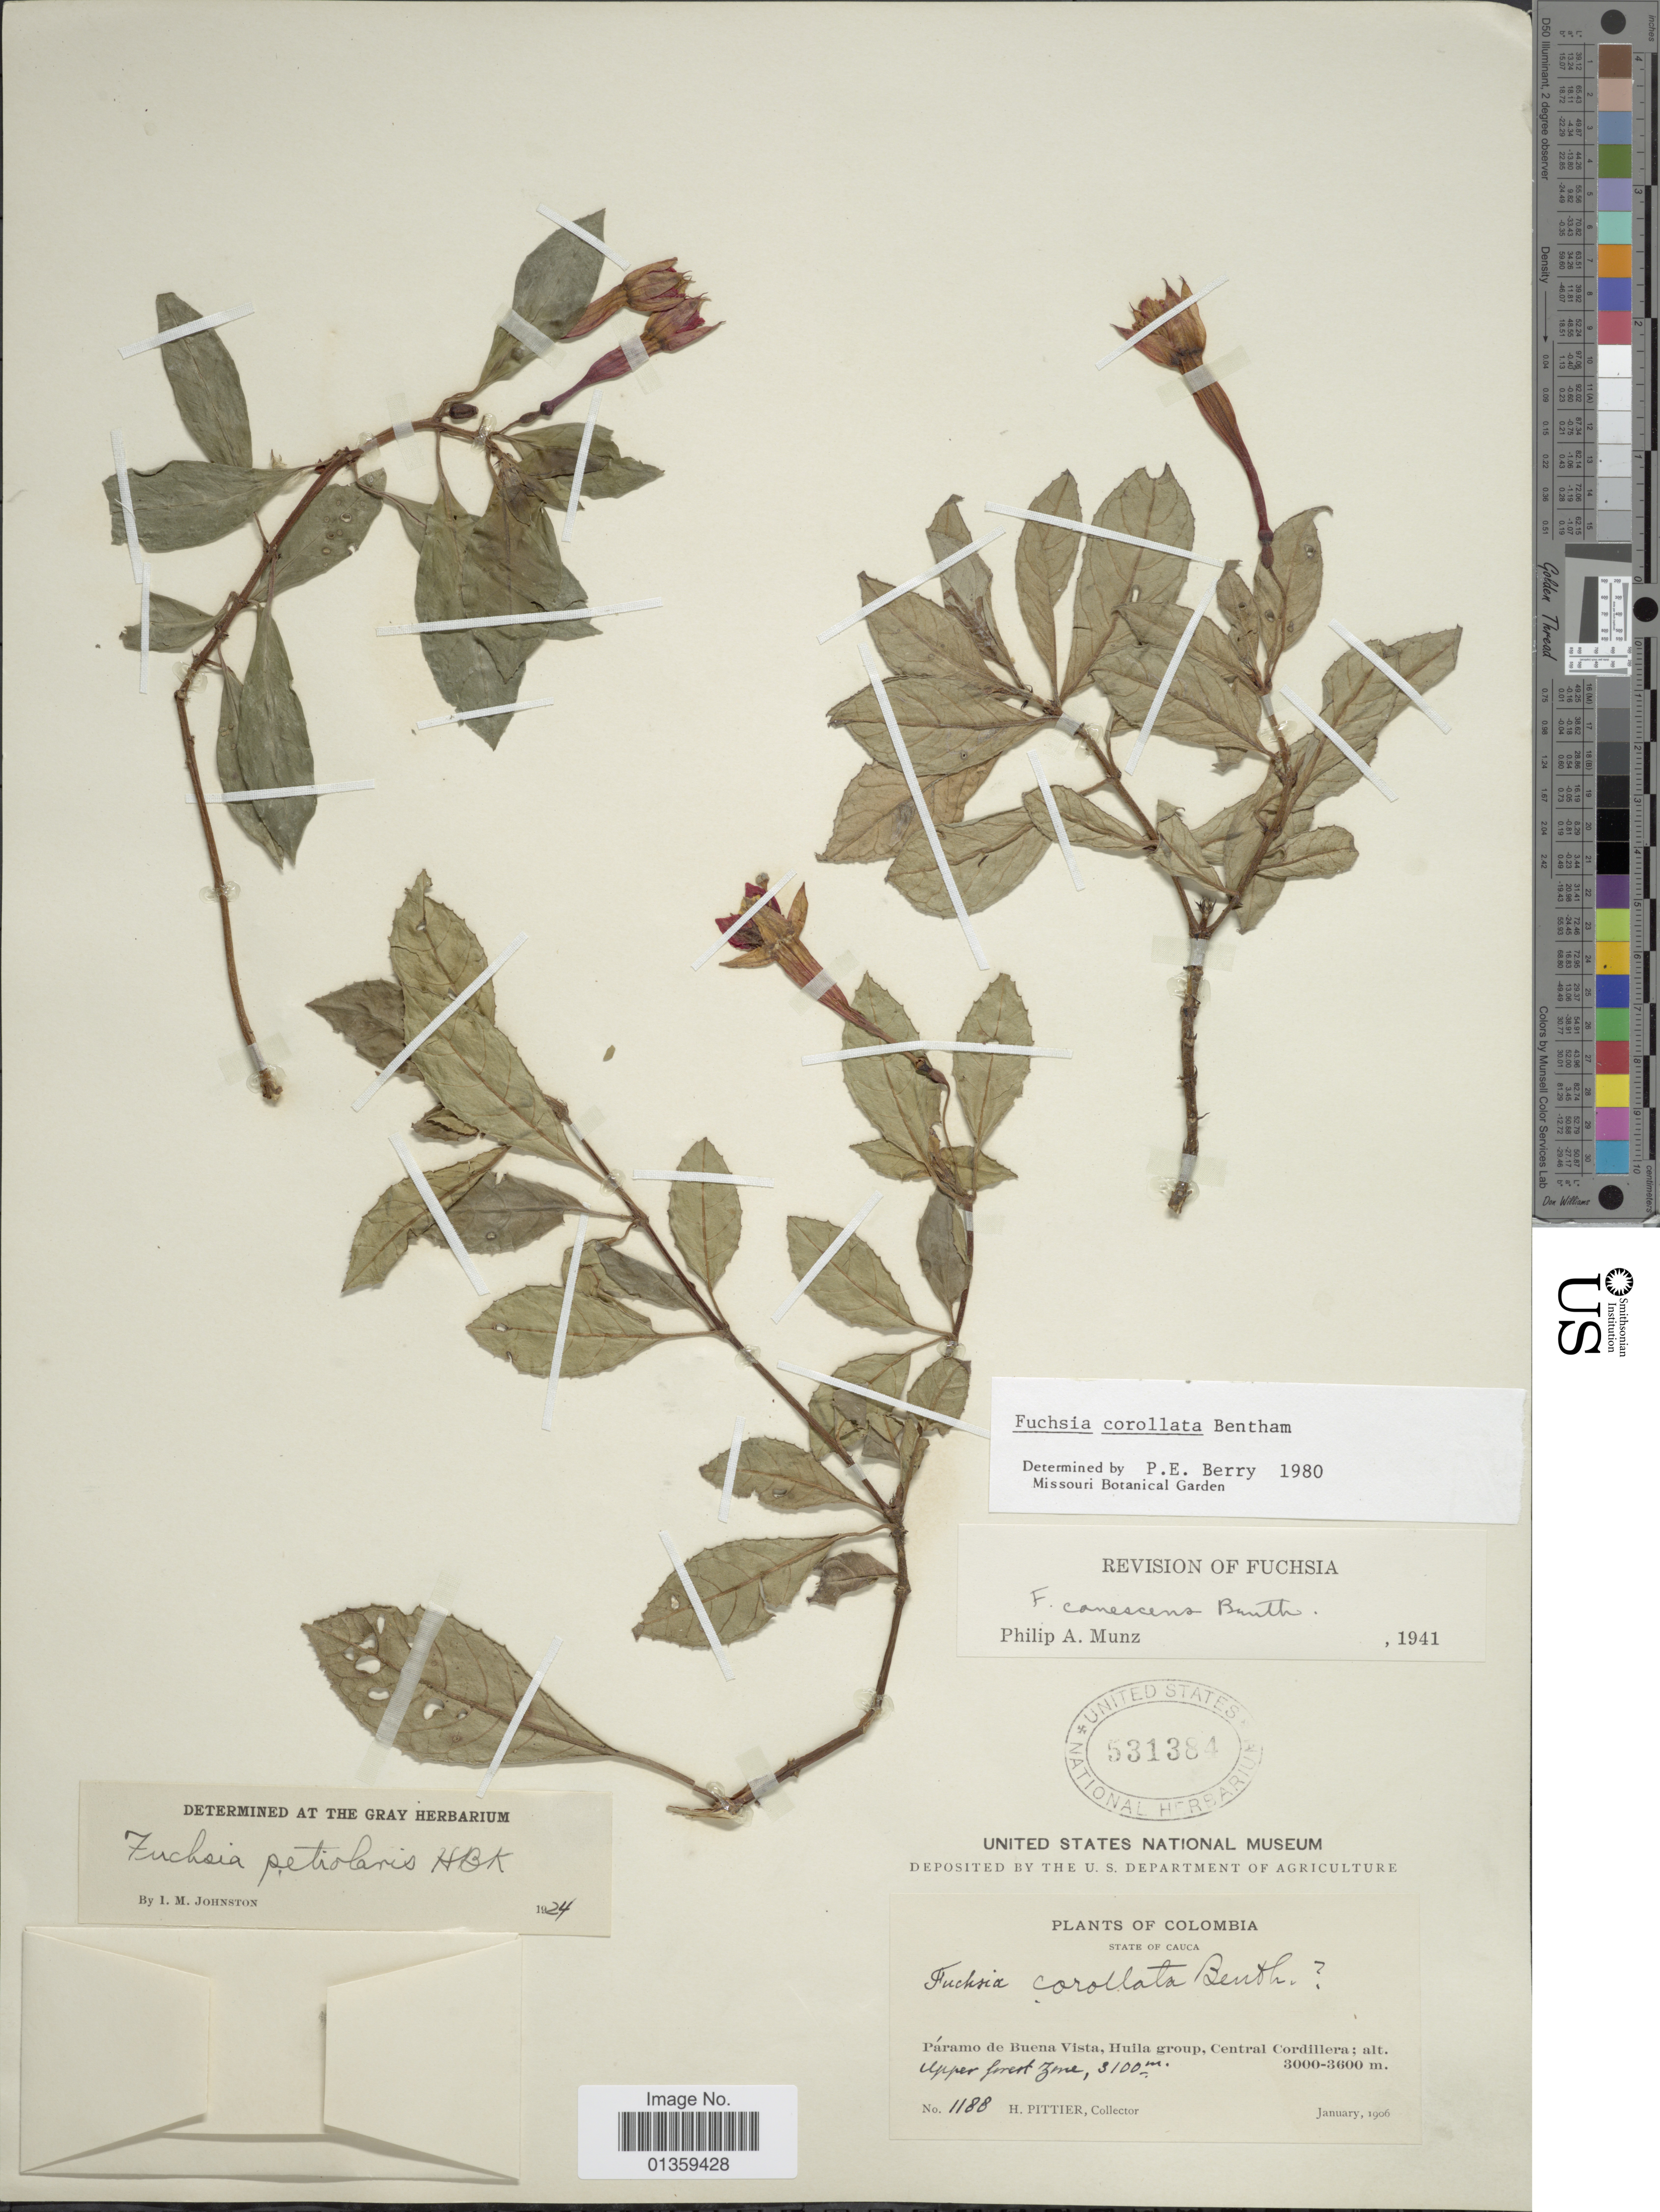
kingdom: Plantae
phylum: Tracheophyta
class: Magnoliopsida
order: Myrtales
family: Onagraceae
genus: Fuchsia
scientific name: Fuchsia corollata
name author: Benth.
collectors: H. F. Pittier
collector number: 1188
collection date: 1906-01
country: Colombia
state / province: Cauca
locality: Páramo de Buena Vista, Huila group, Central Cordillera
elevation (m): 3000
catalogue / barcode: US 531384